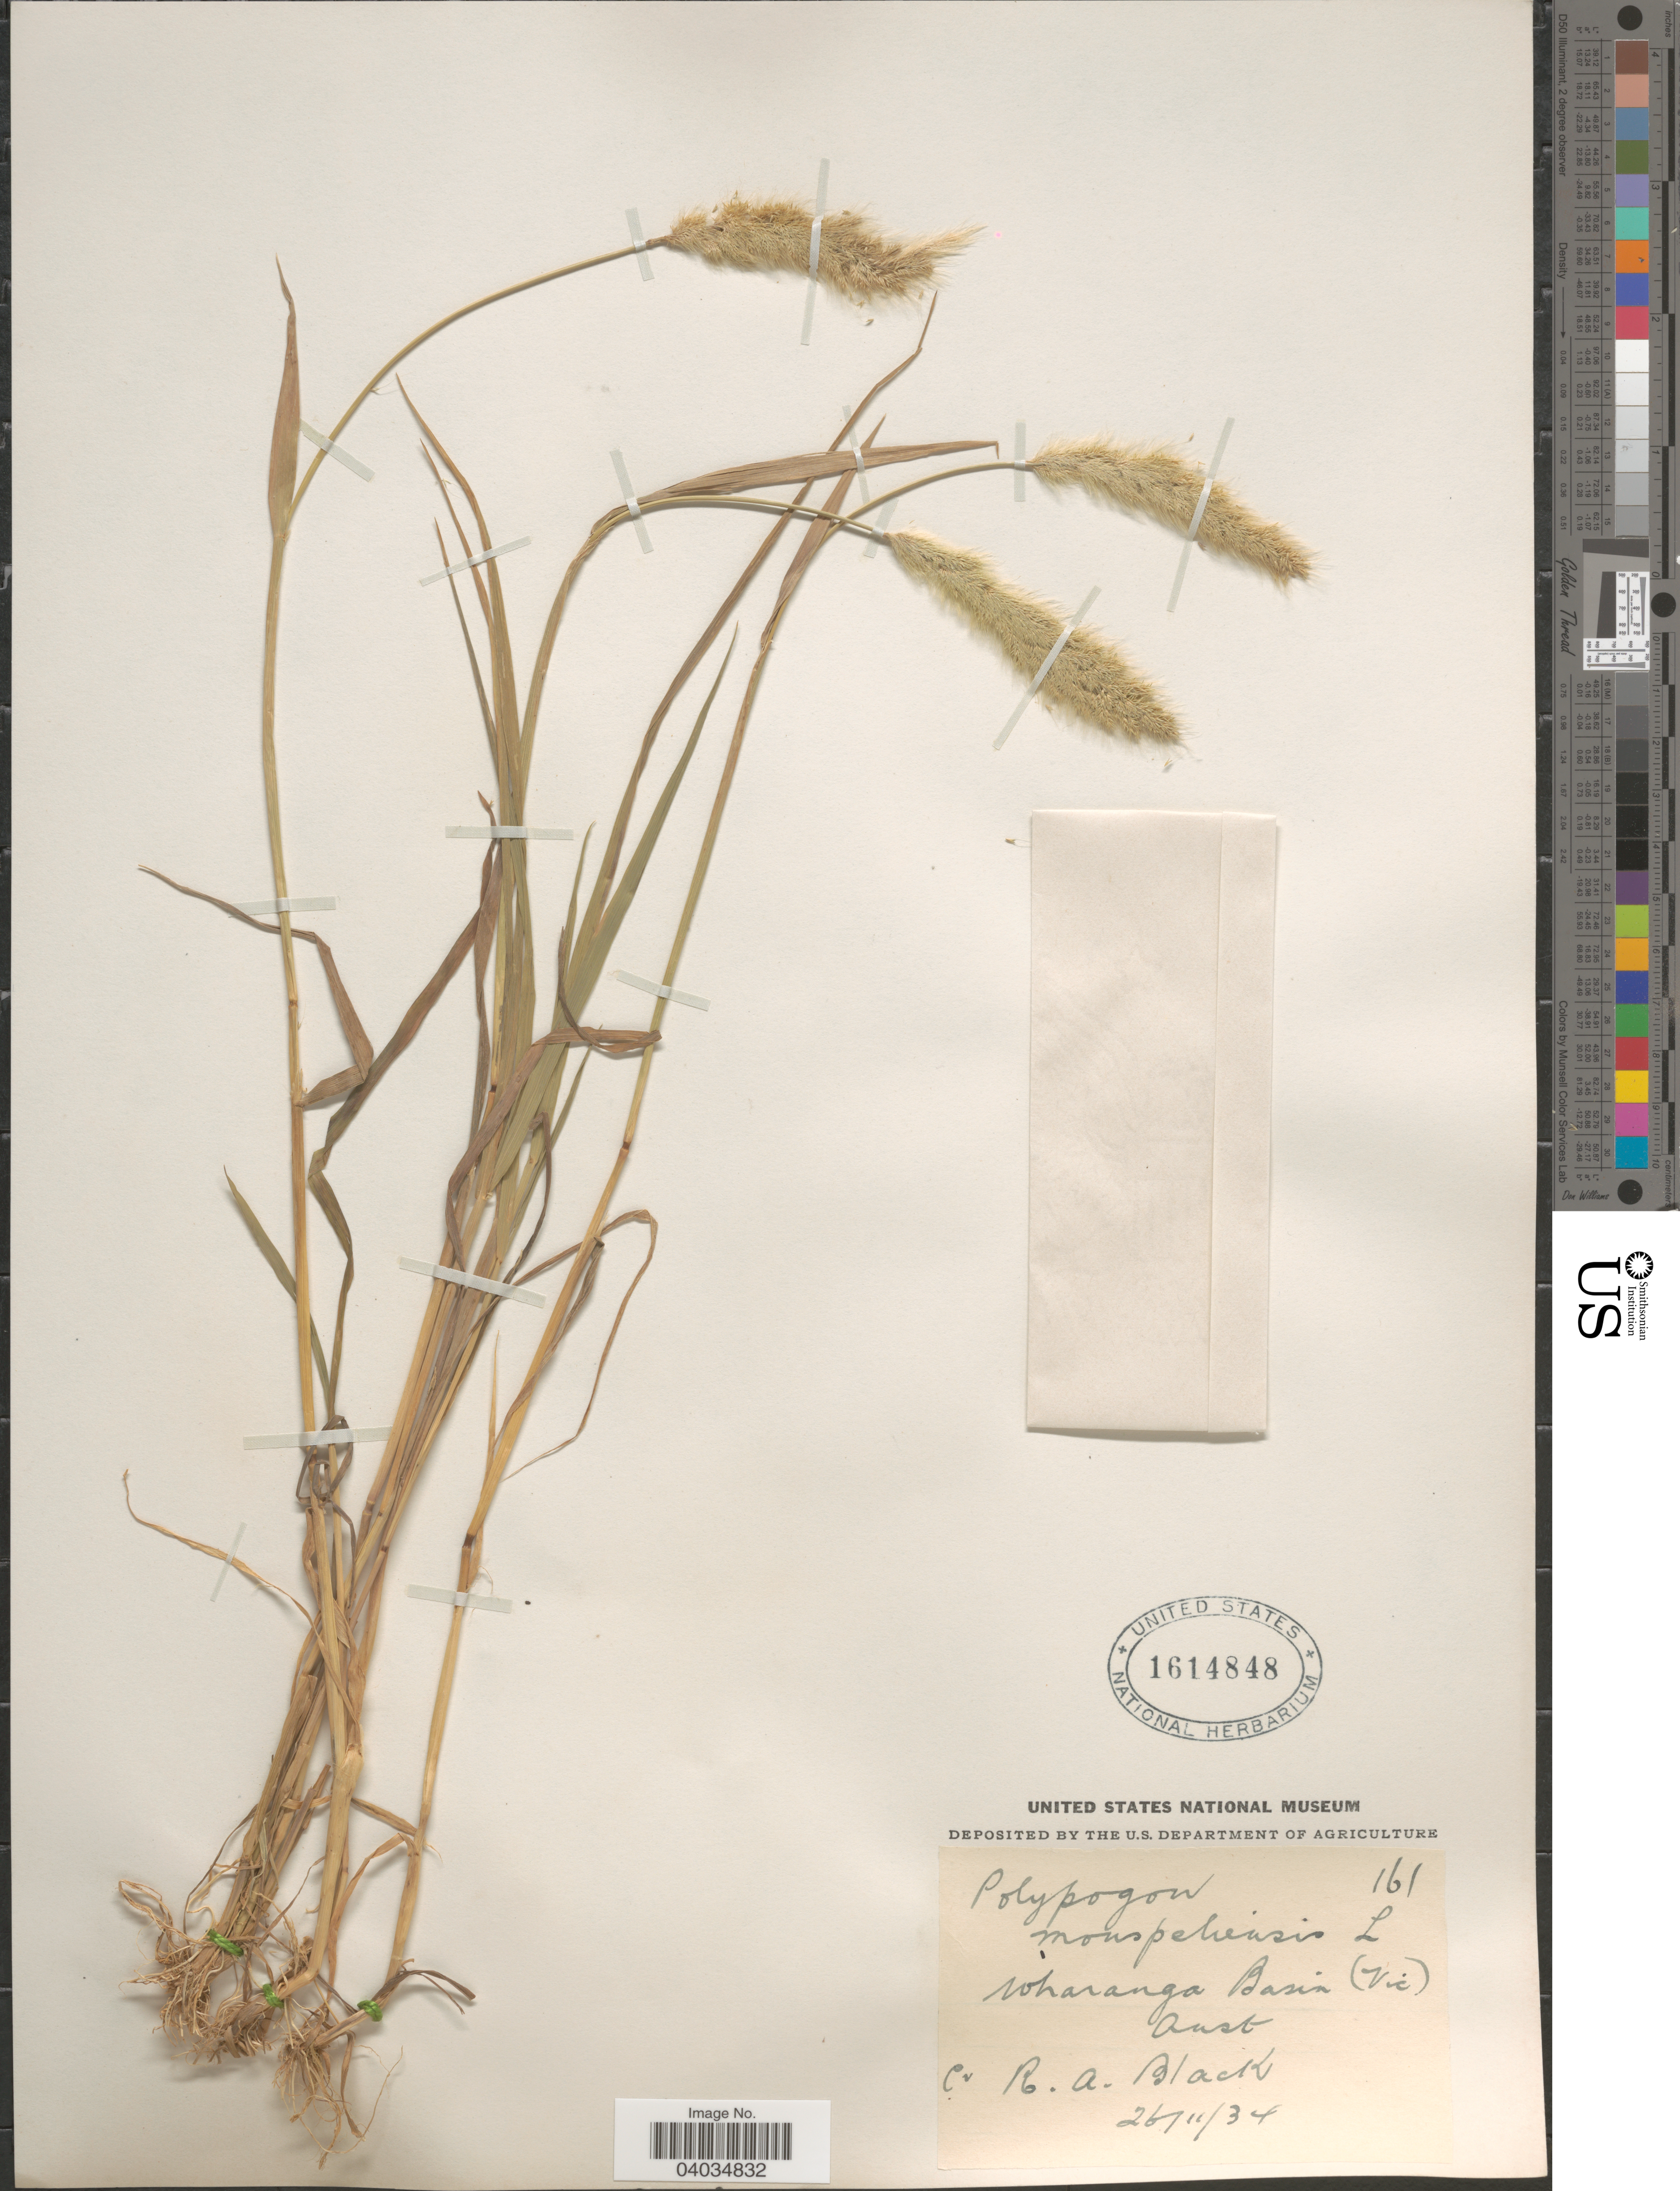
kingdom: Plantae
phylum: Tracheophyta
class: Liliopsida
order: Poales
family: Poaceae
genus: Polypogon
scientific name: Polypogon monspeliensis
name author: (L.) Desf.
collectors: R. A. Black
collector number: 161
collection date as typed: Transcribed d/m/y: 26/11/34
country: Australia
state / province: Victoria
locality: Wharanga Basin (Vic).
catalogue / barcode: US 1614848